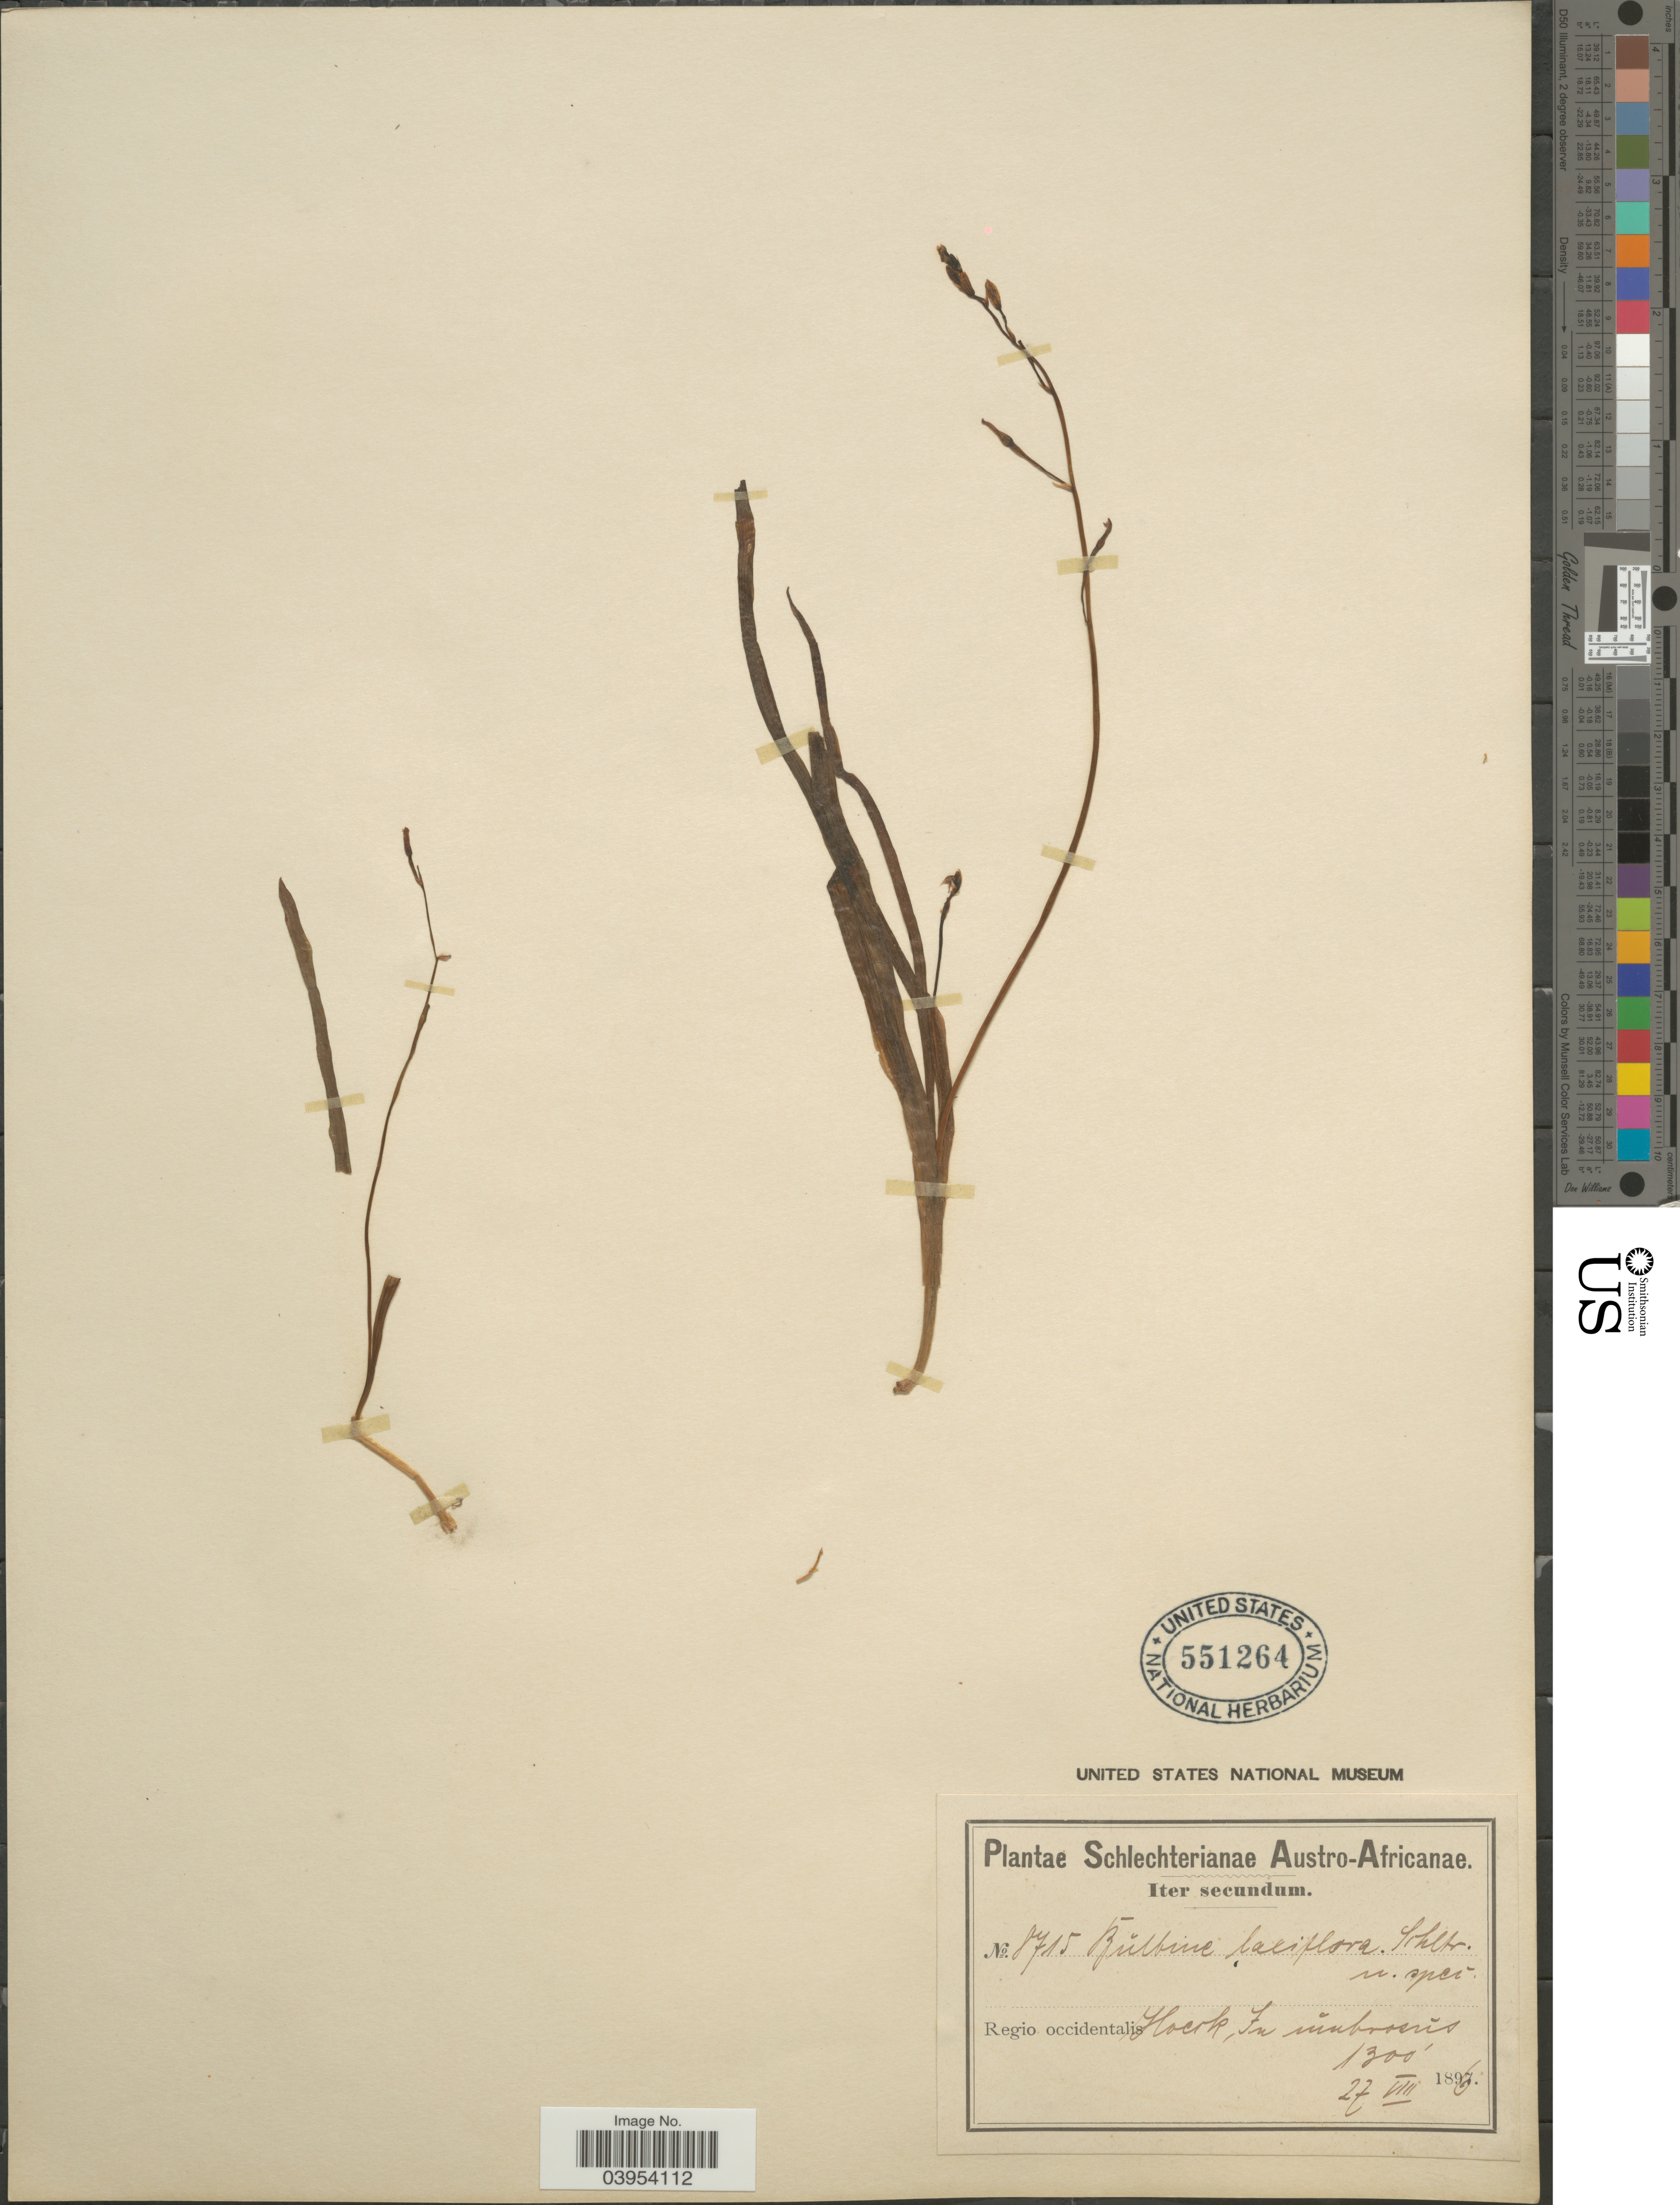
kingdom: Plantae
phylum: Tracheophyta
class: Liliopsida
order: Asparagales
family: Asphodelaceae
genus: Bulbine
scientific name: Bulbine longifolia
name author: Schinz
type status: Type Collection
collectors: Schlechter, --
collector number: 8715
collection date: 1896-08-27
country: South Africa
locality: Austro-Africanae. Regio occidentalis Hoerk, In umbrosuis.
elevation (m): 396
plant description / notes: Annotated as "Bulbine laxiflora Schltr. n. spec.", apparently never published (and not = Bulbine laxiflora Baker!).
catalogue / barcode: US 551264